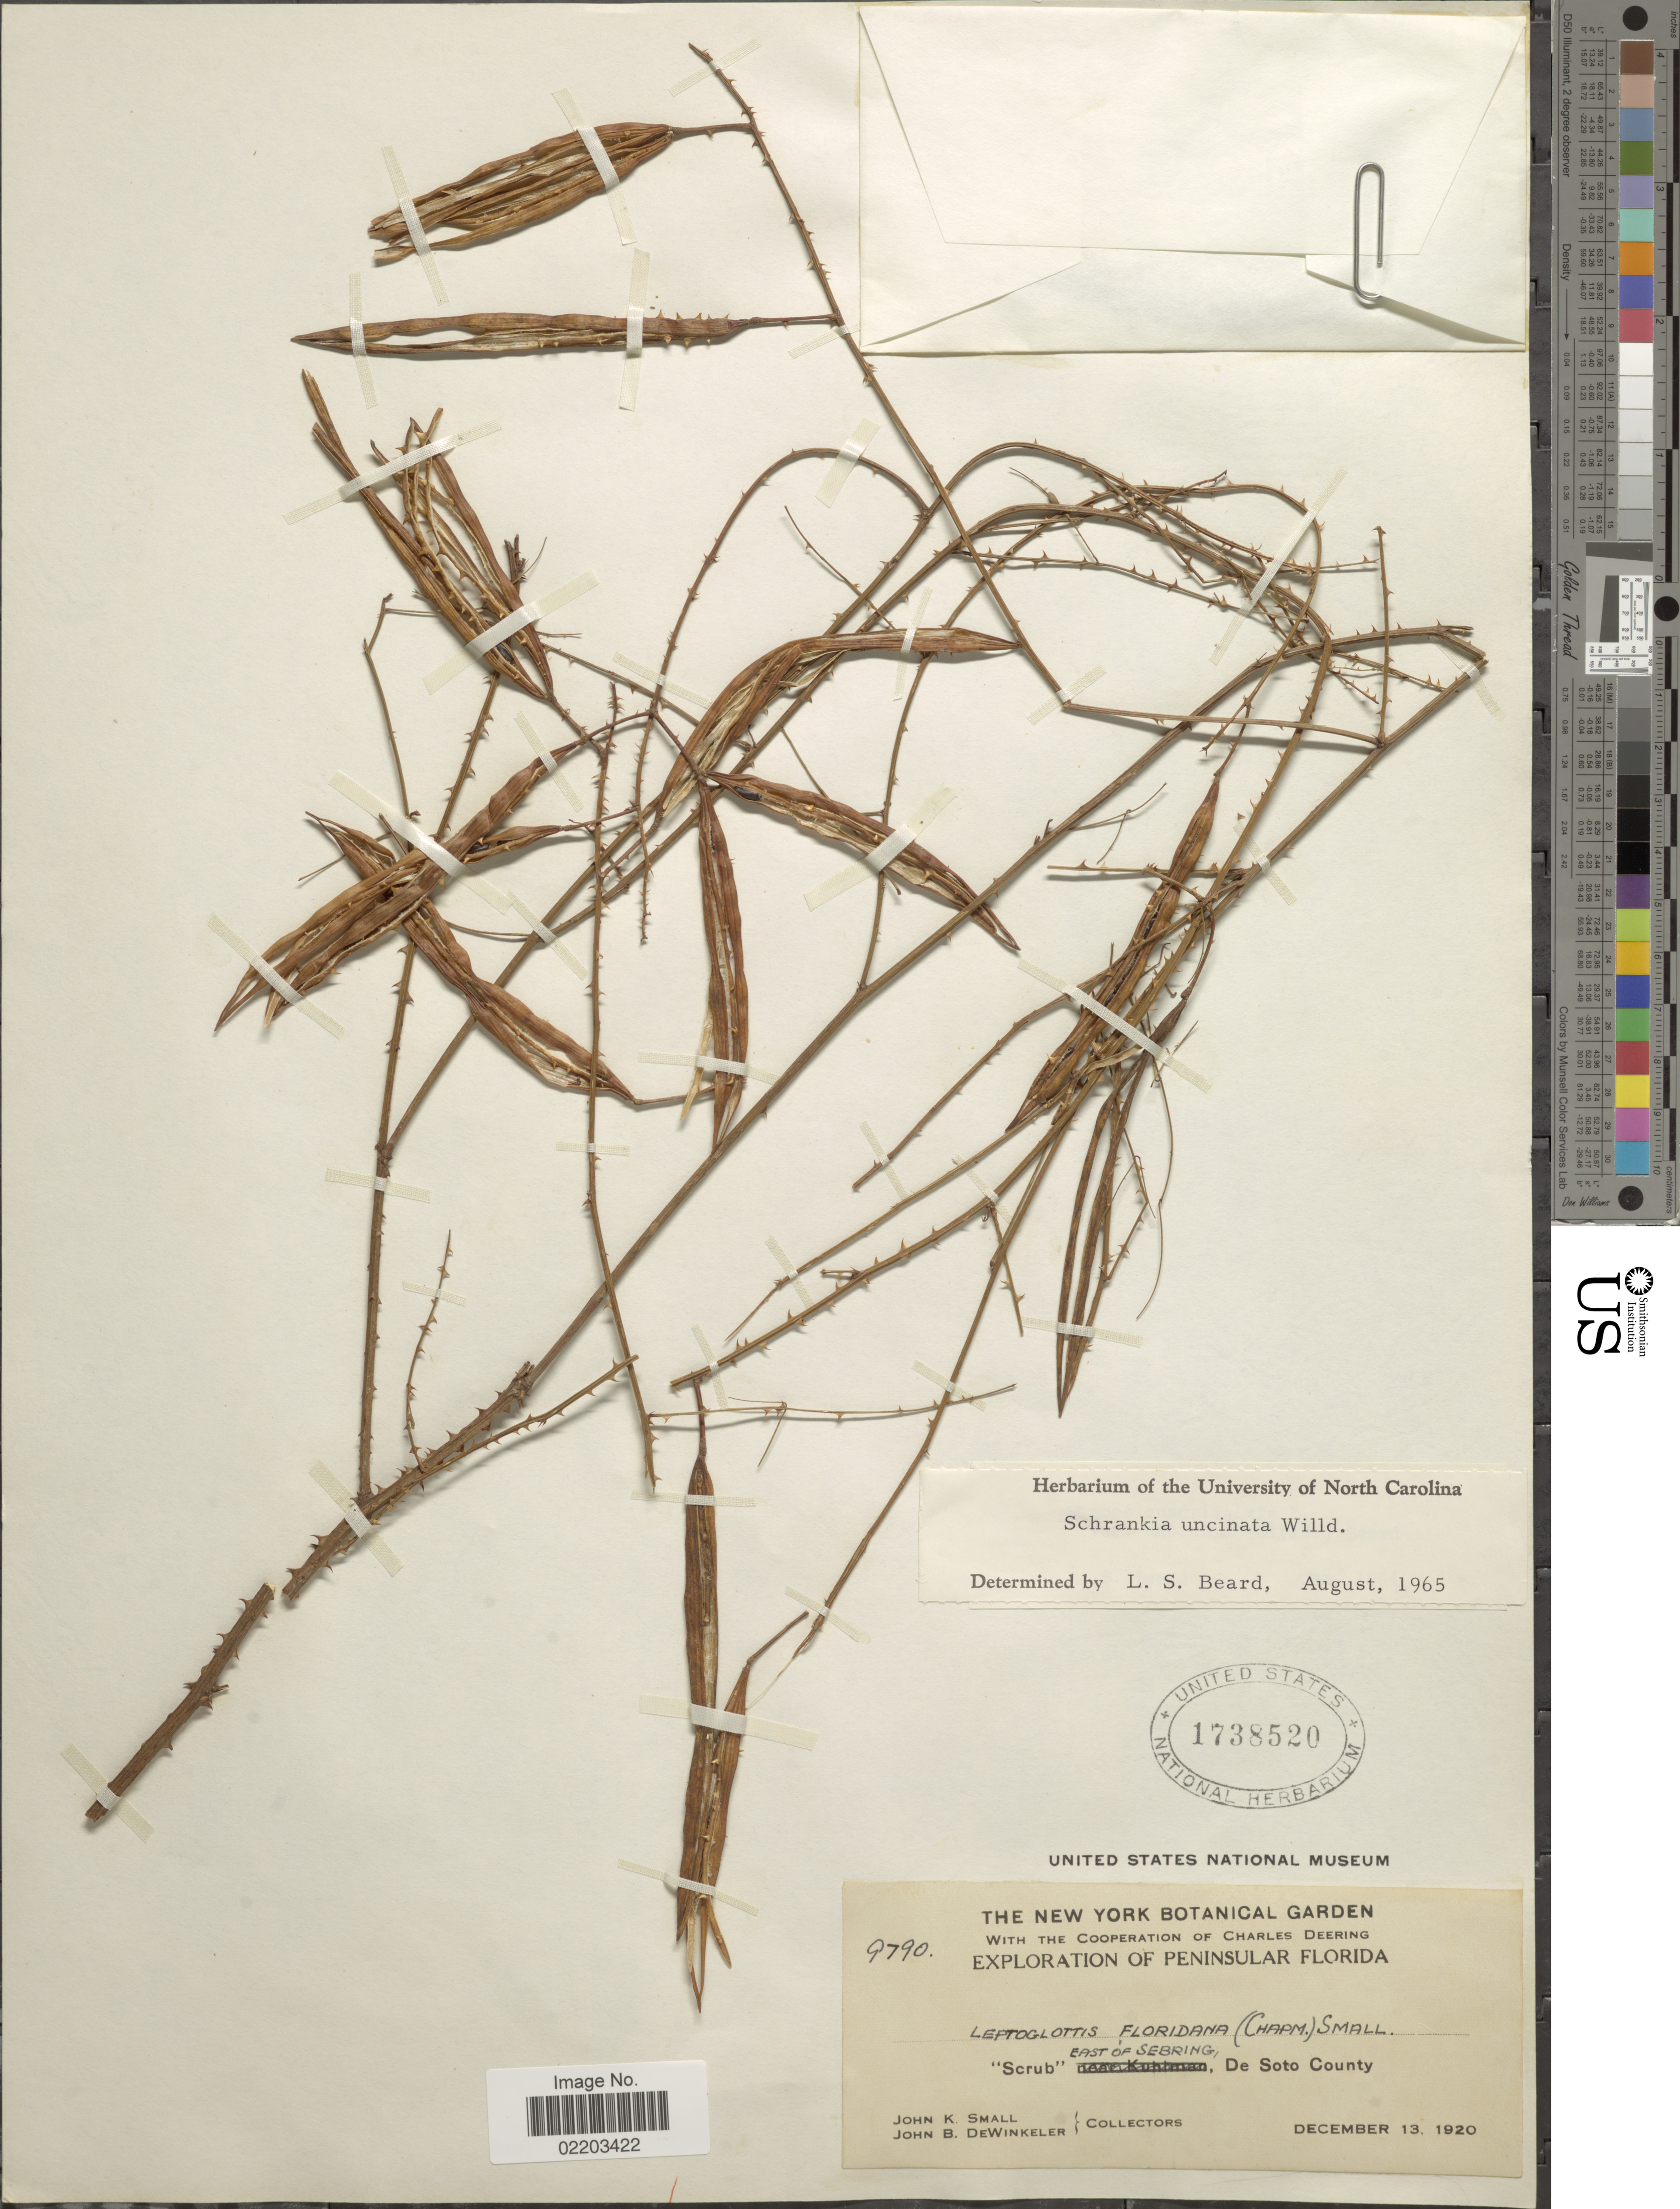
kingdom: Plantae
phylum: Tracheophyta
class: Magnoliopsida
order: Fabales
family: Fabaceae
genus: Mimosa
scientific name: Mimosa floridana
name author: (Chapm.) Weakley & Flores-Cruz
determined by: Strong, M. T., (US), Smithsonian Institution - National Museum of Natural History (UNITED STATES)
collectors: J. K. Small & J. B. Dewinkeler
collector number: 9790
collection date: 1920-12-13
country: United States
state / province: Florida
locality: Peninsular Florida, 'Scrub' East of Sebring, De Soto County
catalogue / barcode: US 1738520